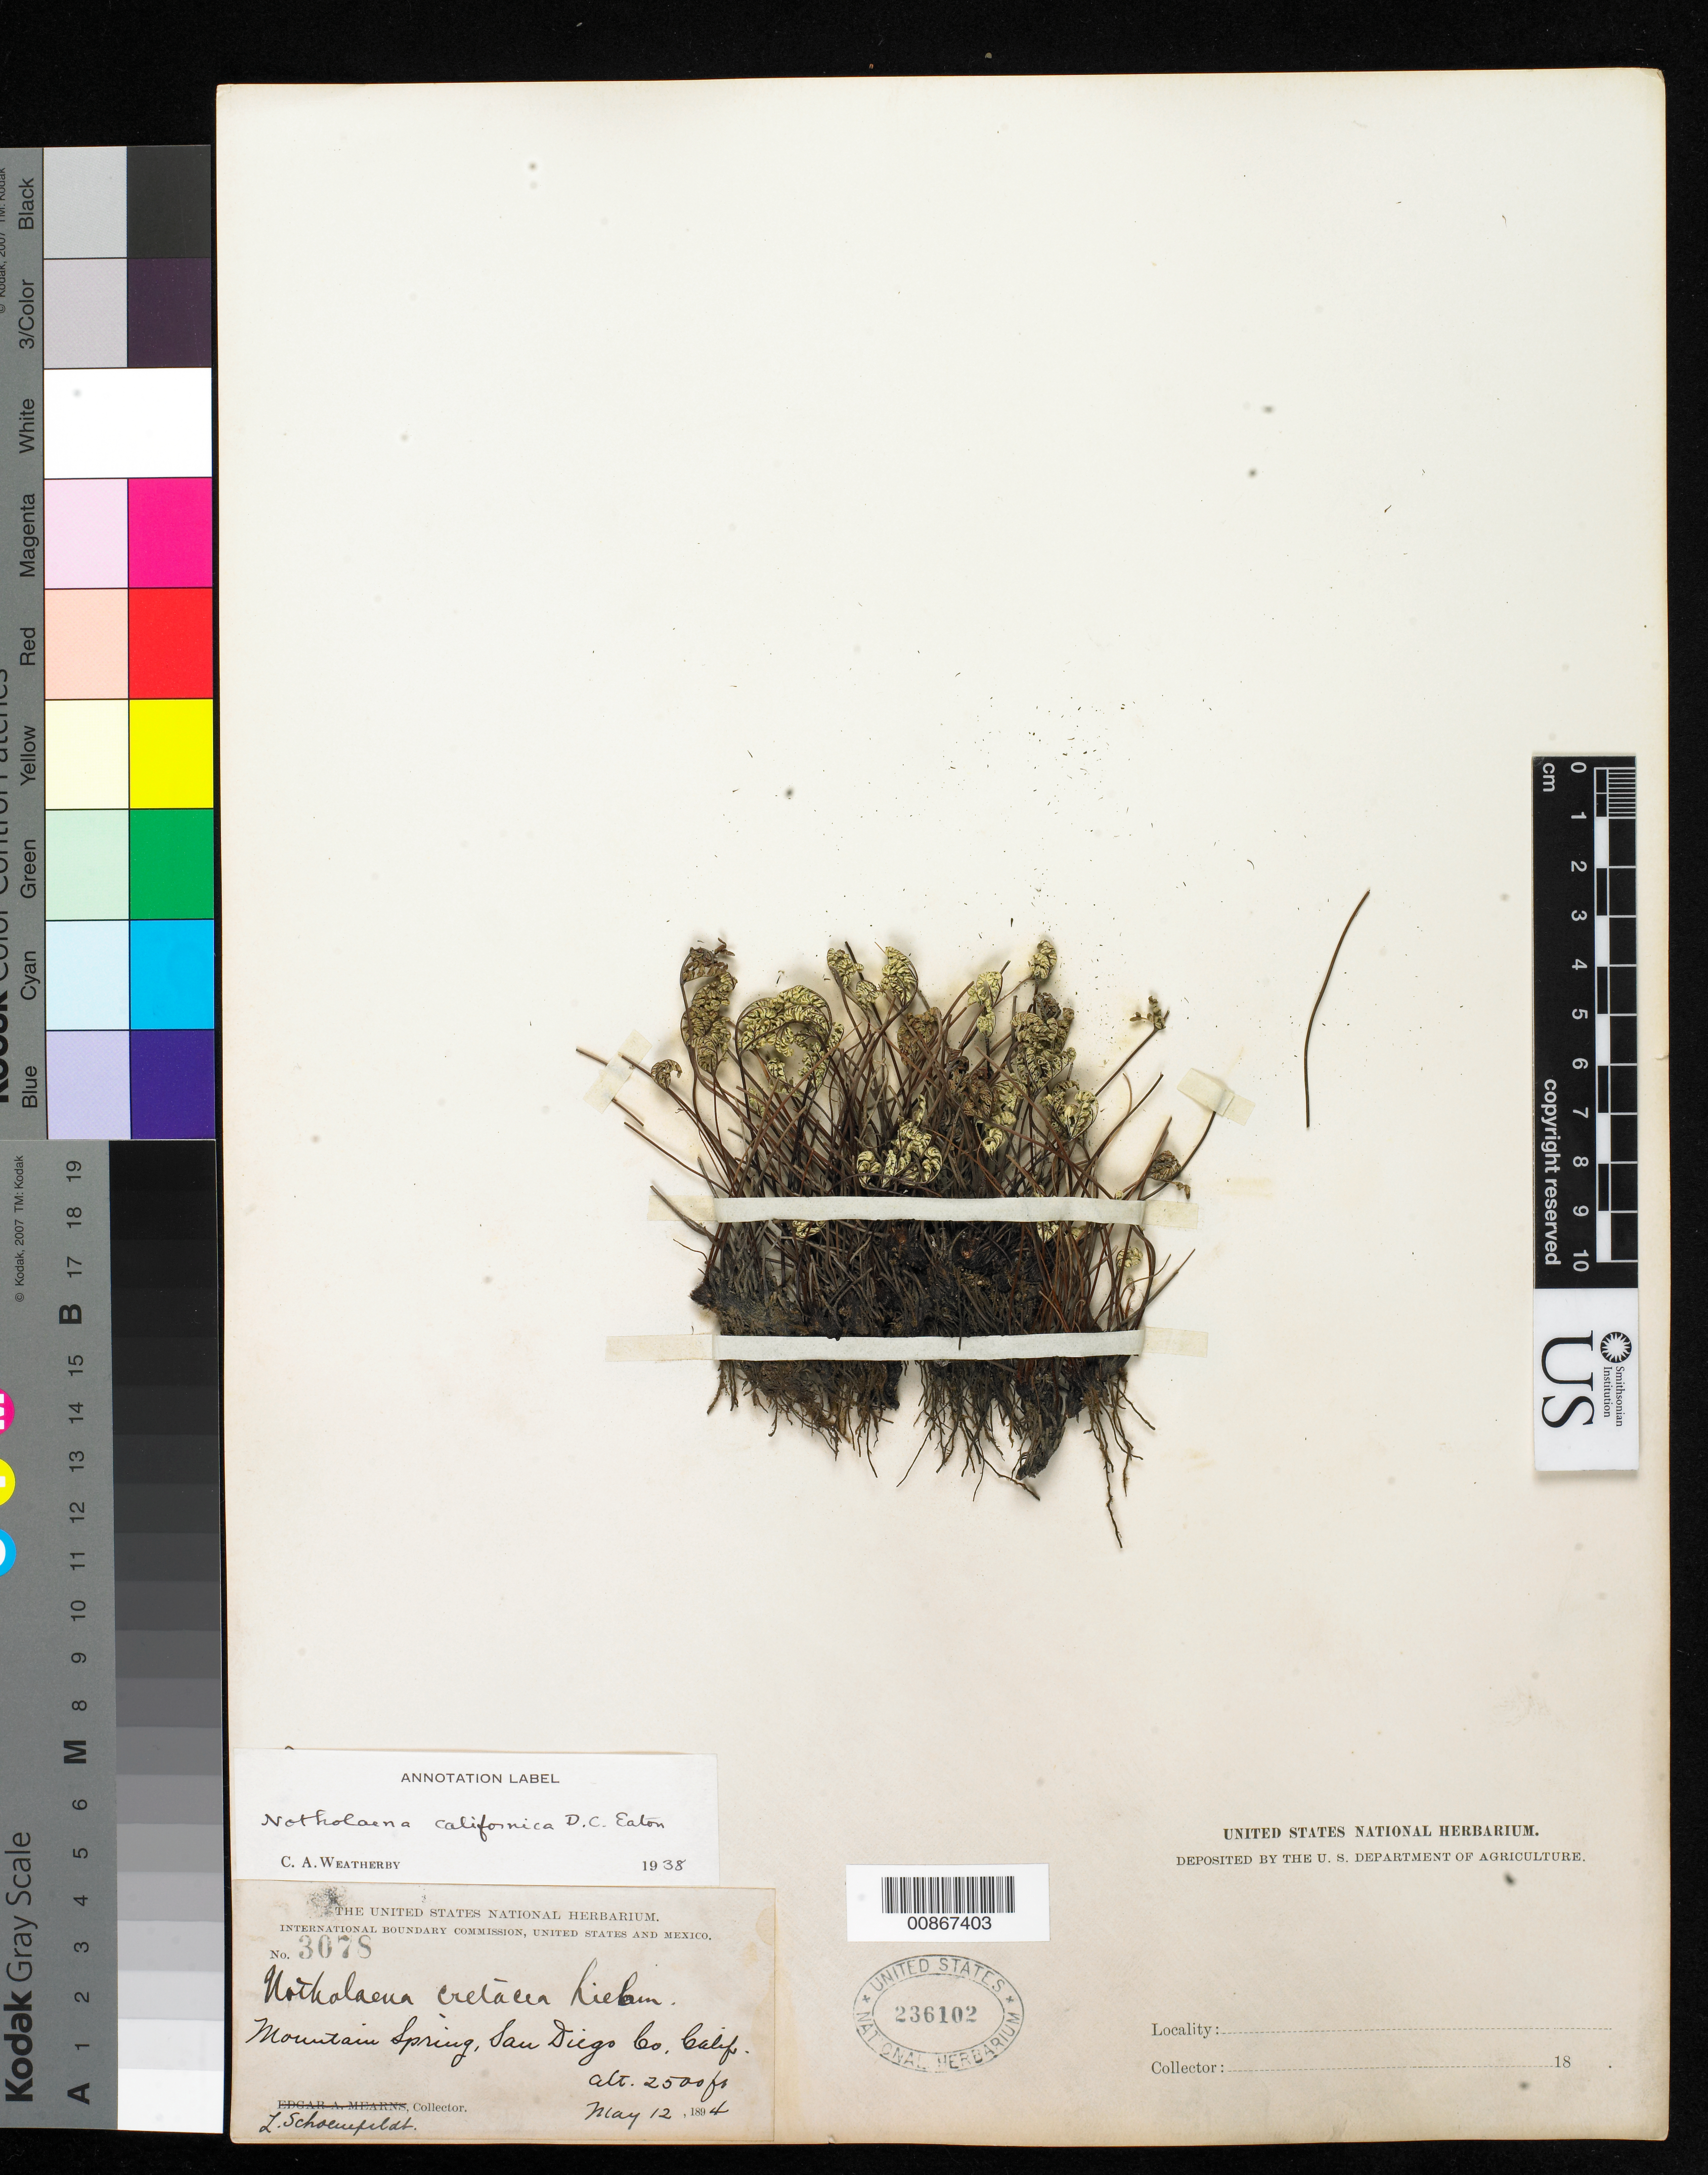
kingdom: Plantae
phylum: Tracheophyta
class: Polypodiopsida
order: Polypodiales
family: Pteridaceae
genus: Aspidotis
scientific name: Aspidotis californica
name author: (Hook.) Nutt. ex Copel.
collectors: L. Schoenfeldt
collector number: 3078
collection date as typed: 12 May 1894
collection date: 1894-05-12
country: United States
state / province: California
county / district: San Diego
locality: Mountain Spring, San Diego County, California.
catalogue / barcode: US 236102